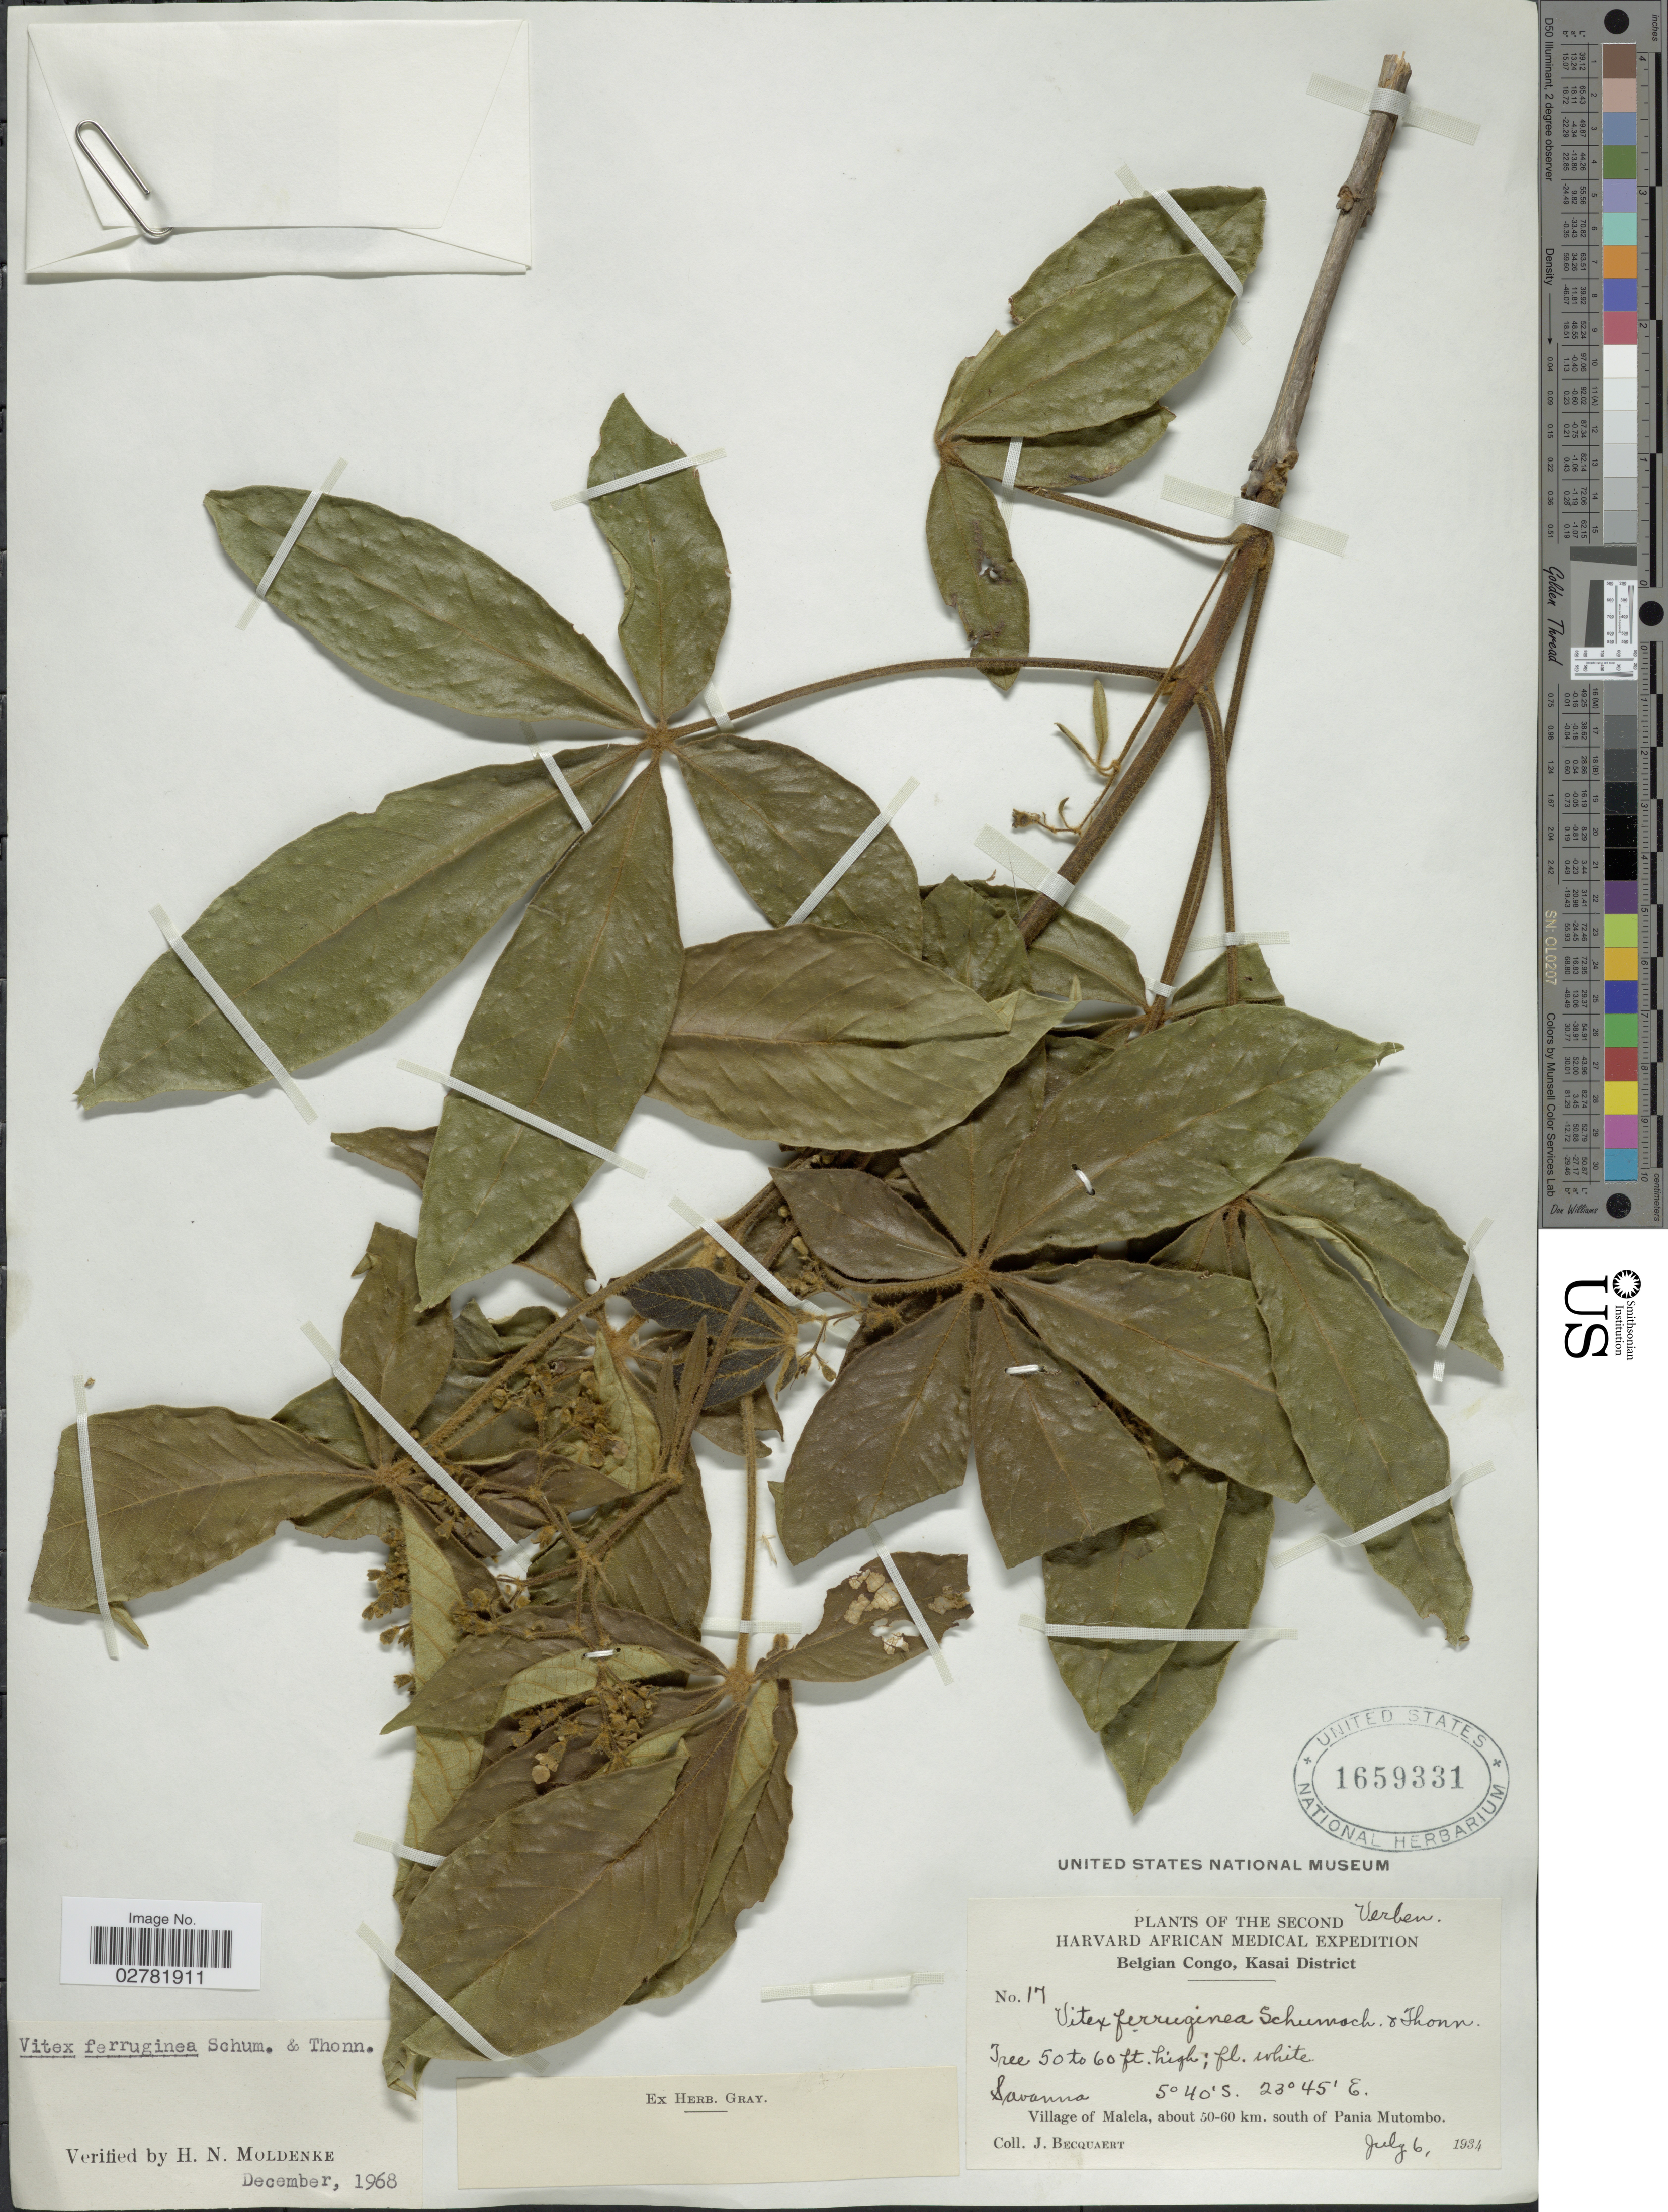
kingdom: Plantae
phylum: Tracheophyta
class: Magnoliopsida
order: Lamiales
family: Lamiaceae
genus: Vitex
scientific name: Vitex ferruginea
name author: Schumach. & Thonn.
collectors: J. Becquaert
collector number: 17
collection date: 1934-07-06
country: Congo, Democratic Republic of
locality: Belgian Congo, Kasai District. Village of Malela, about 50-60 km. south of Paina Mutombo.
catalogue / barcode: US 1659331